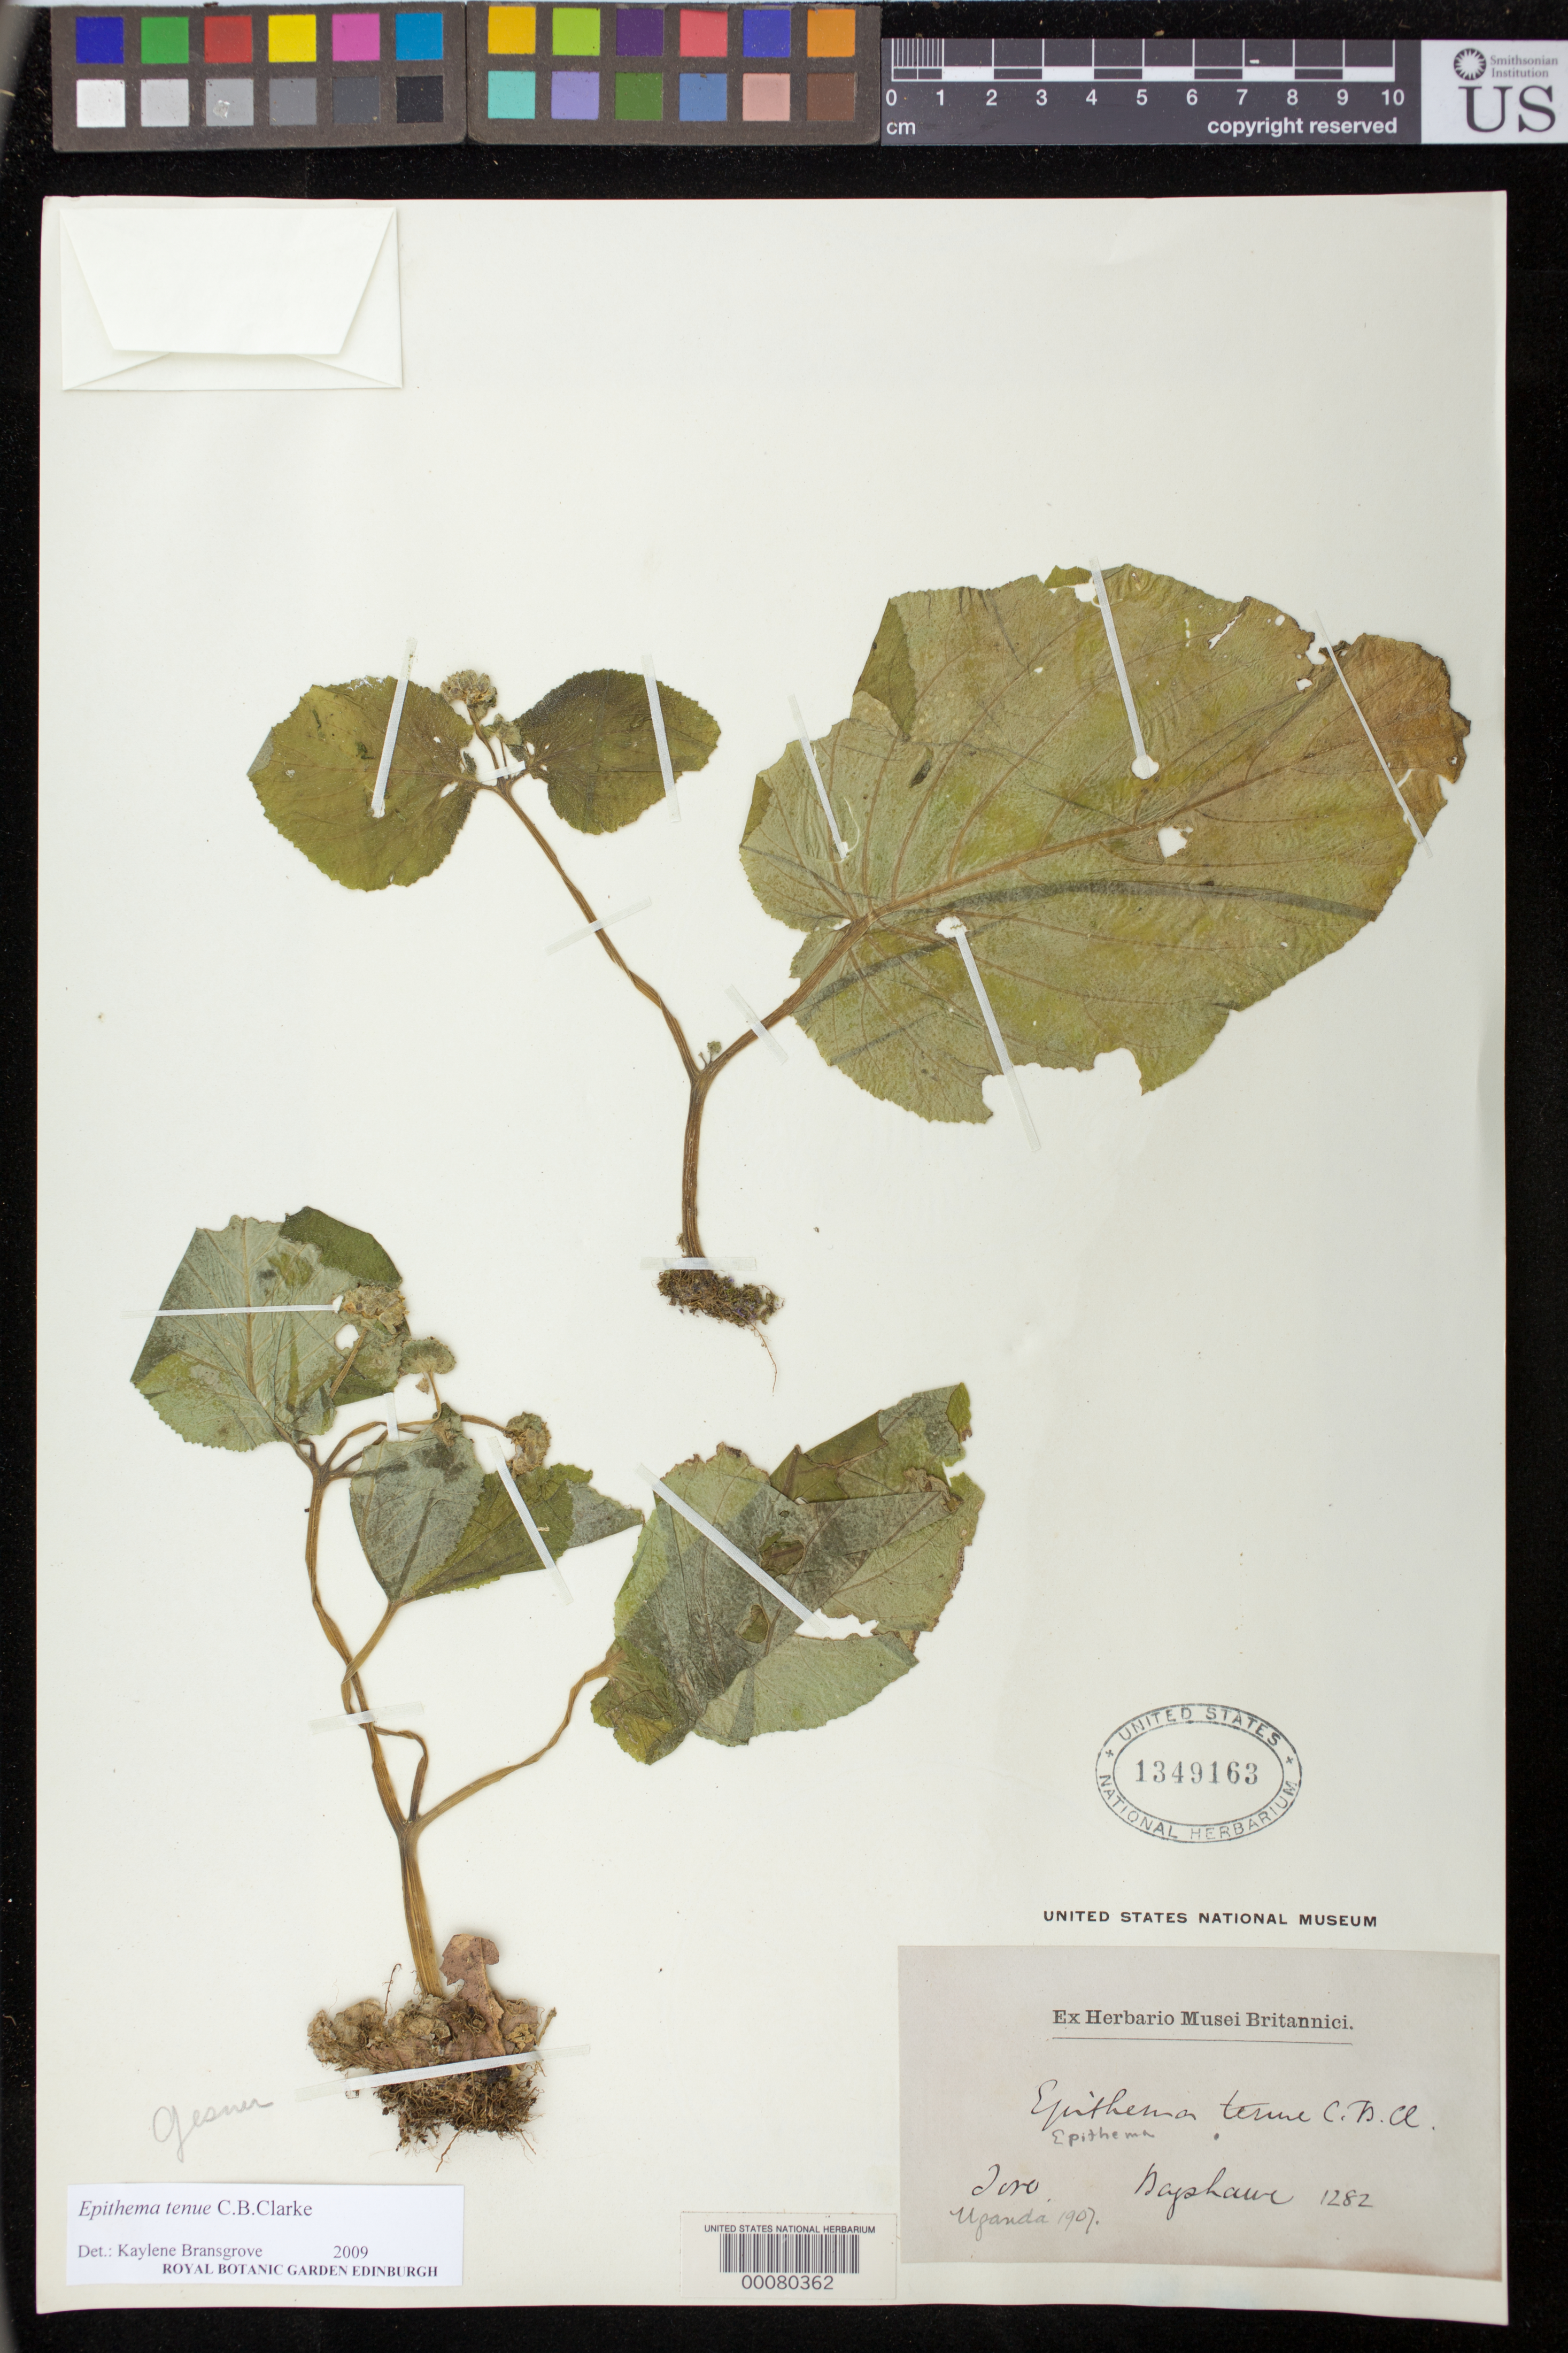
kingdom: Plantae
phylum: Tracheophyta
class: Magnoliopsida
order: Lamiales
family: Gesneriaceae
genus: Epithema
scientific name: Epithema tenue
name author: C.B. Clarke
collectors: A. Raphawe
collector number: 1282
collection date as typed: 907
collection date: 1907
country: Uganda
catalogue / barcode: US 1349163